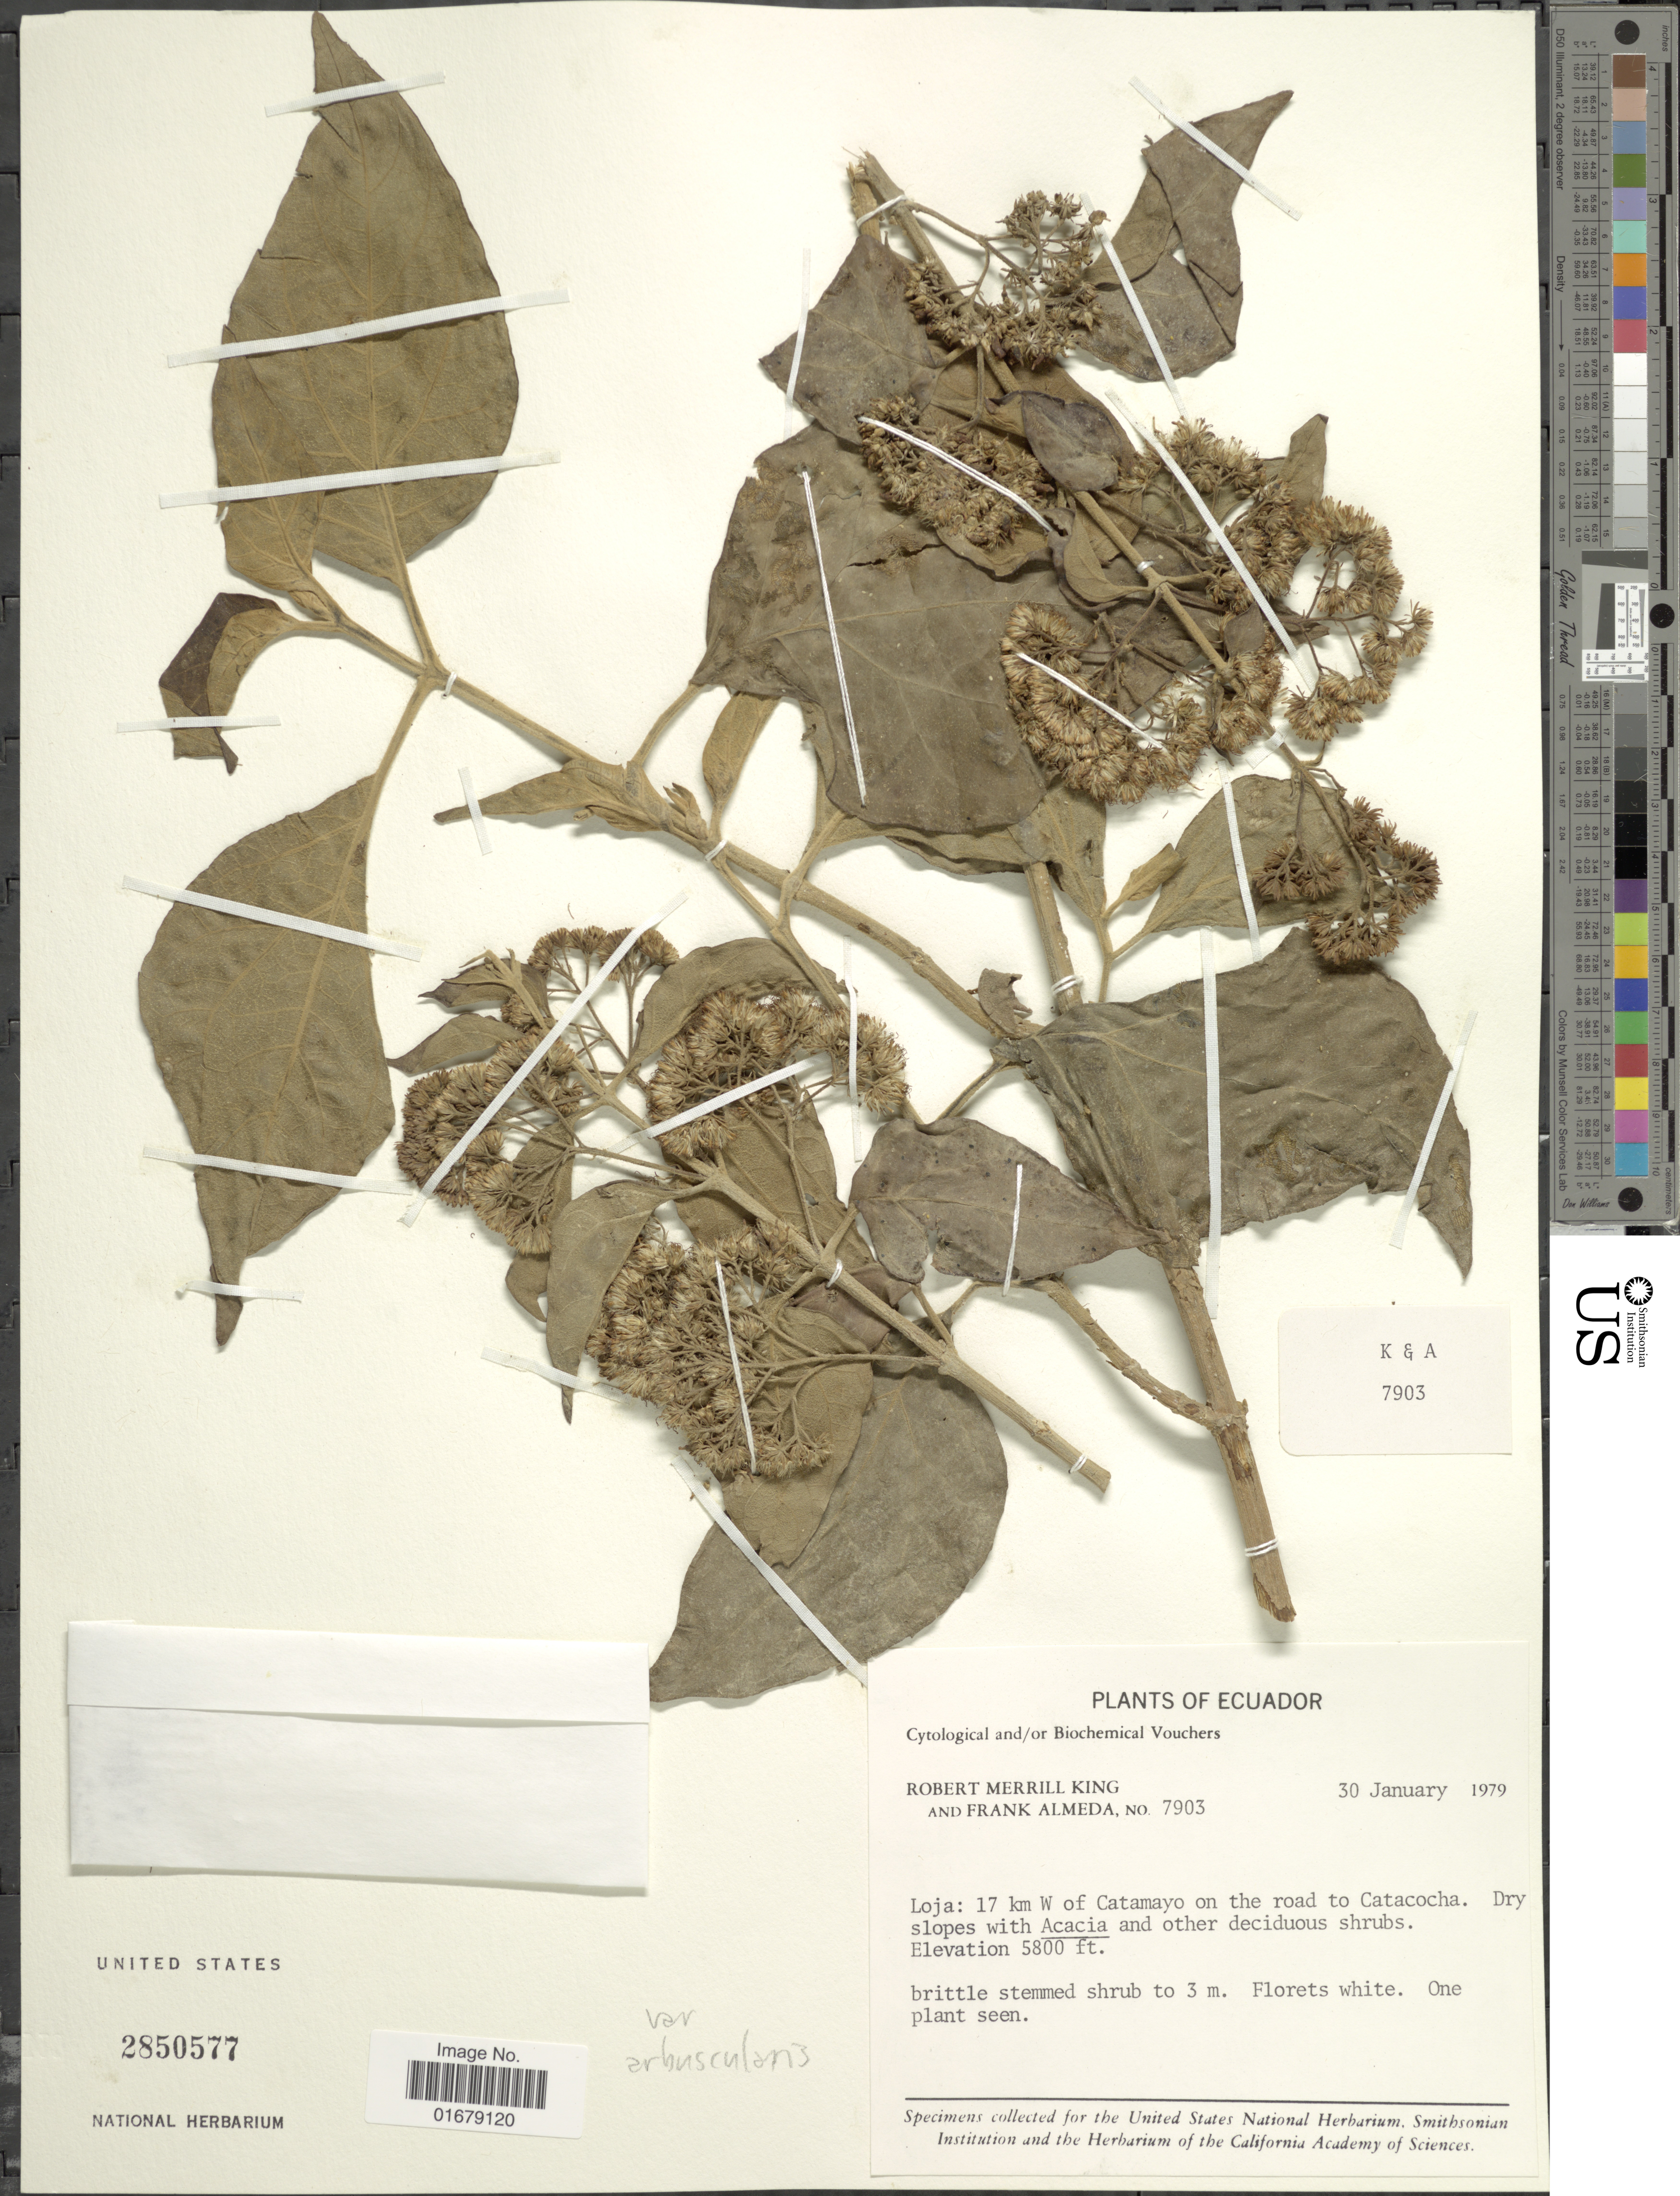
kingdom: Plantae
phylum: Tracheophyta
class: Magnoliopsida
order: Asterales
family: Asteraceae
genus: Kaunia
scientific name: Kaunia arbuscularis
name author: (B.L. Rob.) R.M. King & H. Rob.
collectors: R. M. King & F. Almeda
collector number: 7903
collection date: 1979-01-30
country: Ecuador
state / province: Loja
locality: Ecuador. Loja: 17 km W of Catamayo on the road to Catacocha.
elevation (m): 1768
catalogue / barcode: US 2850577